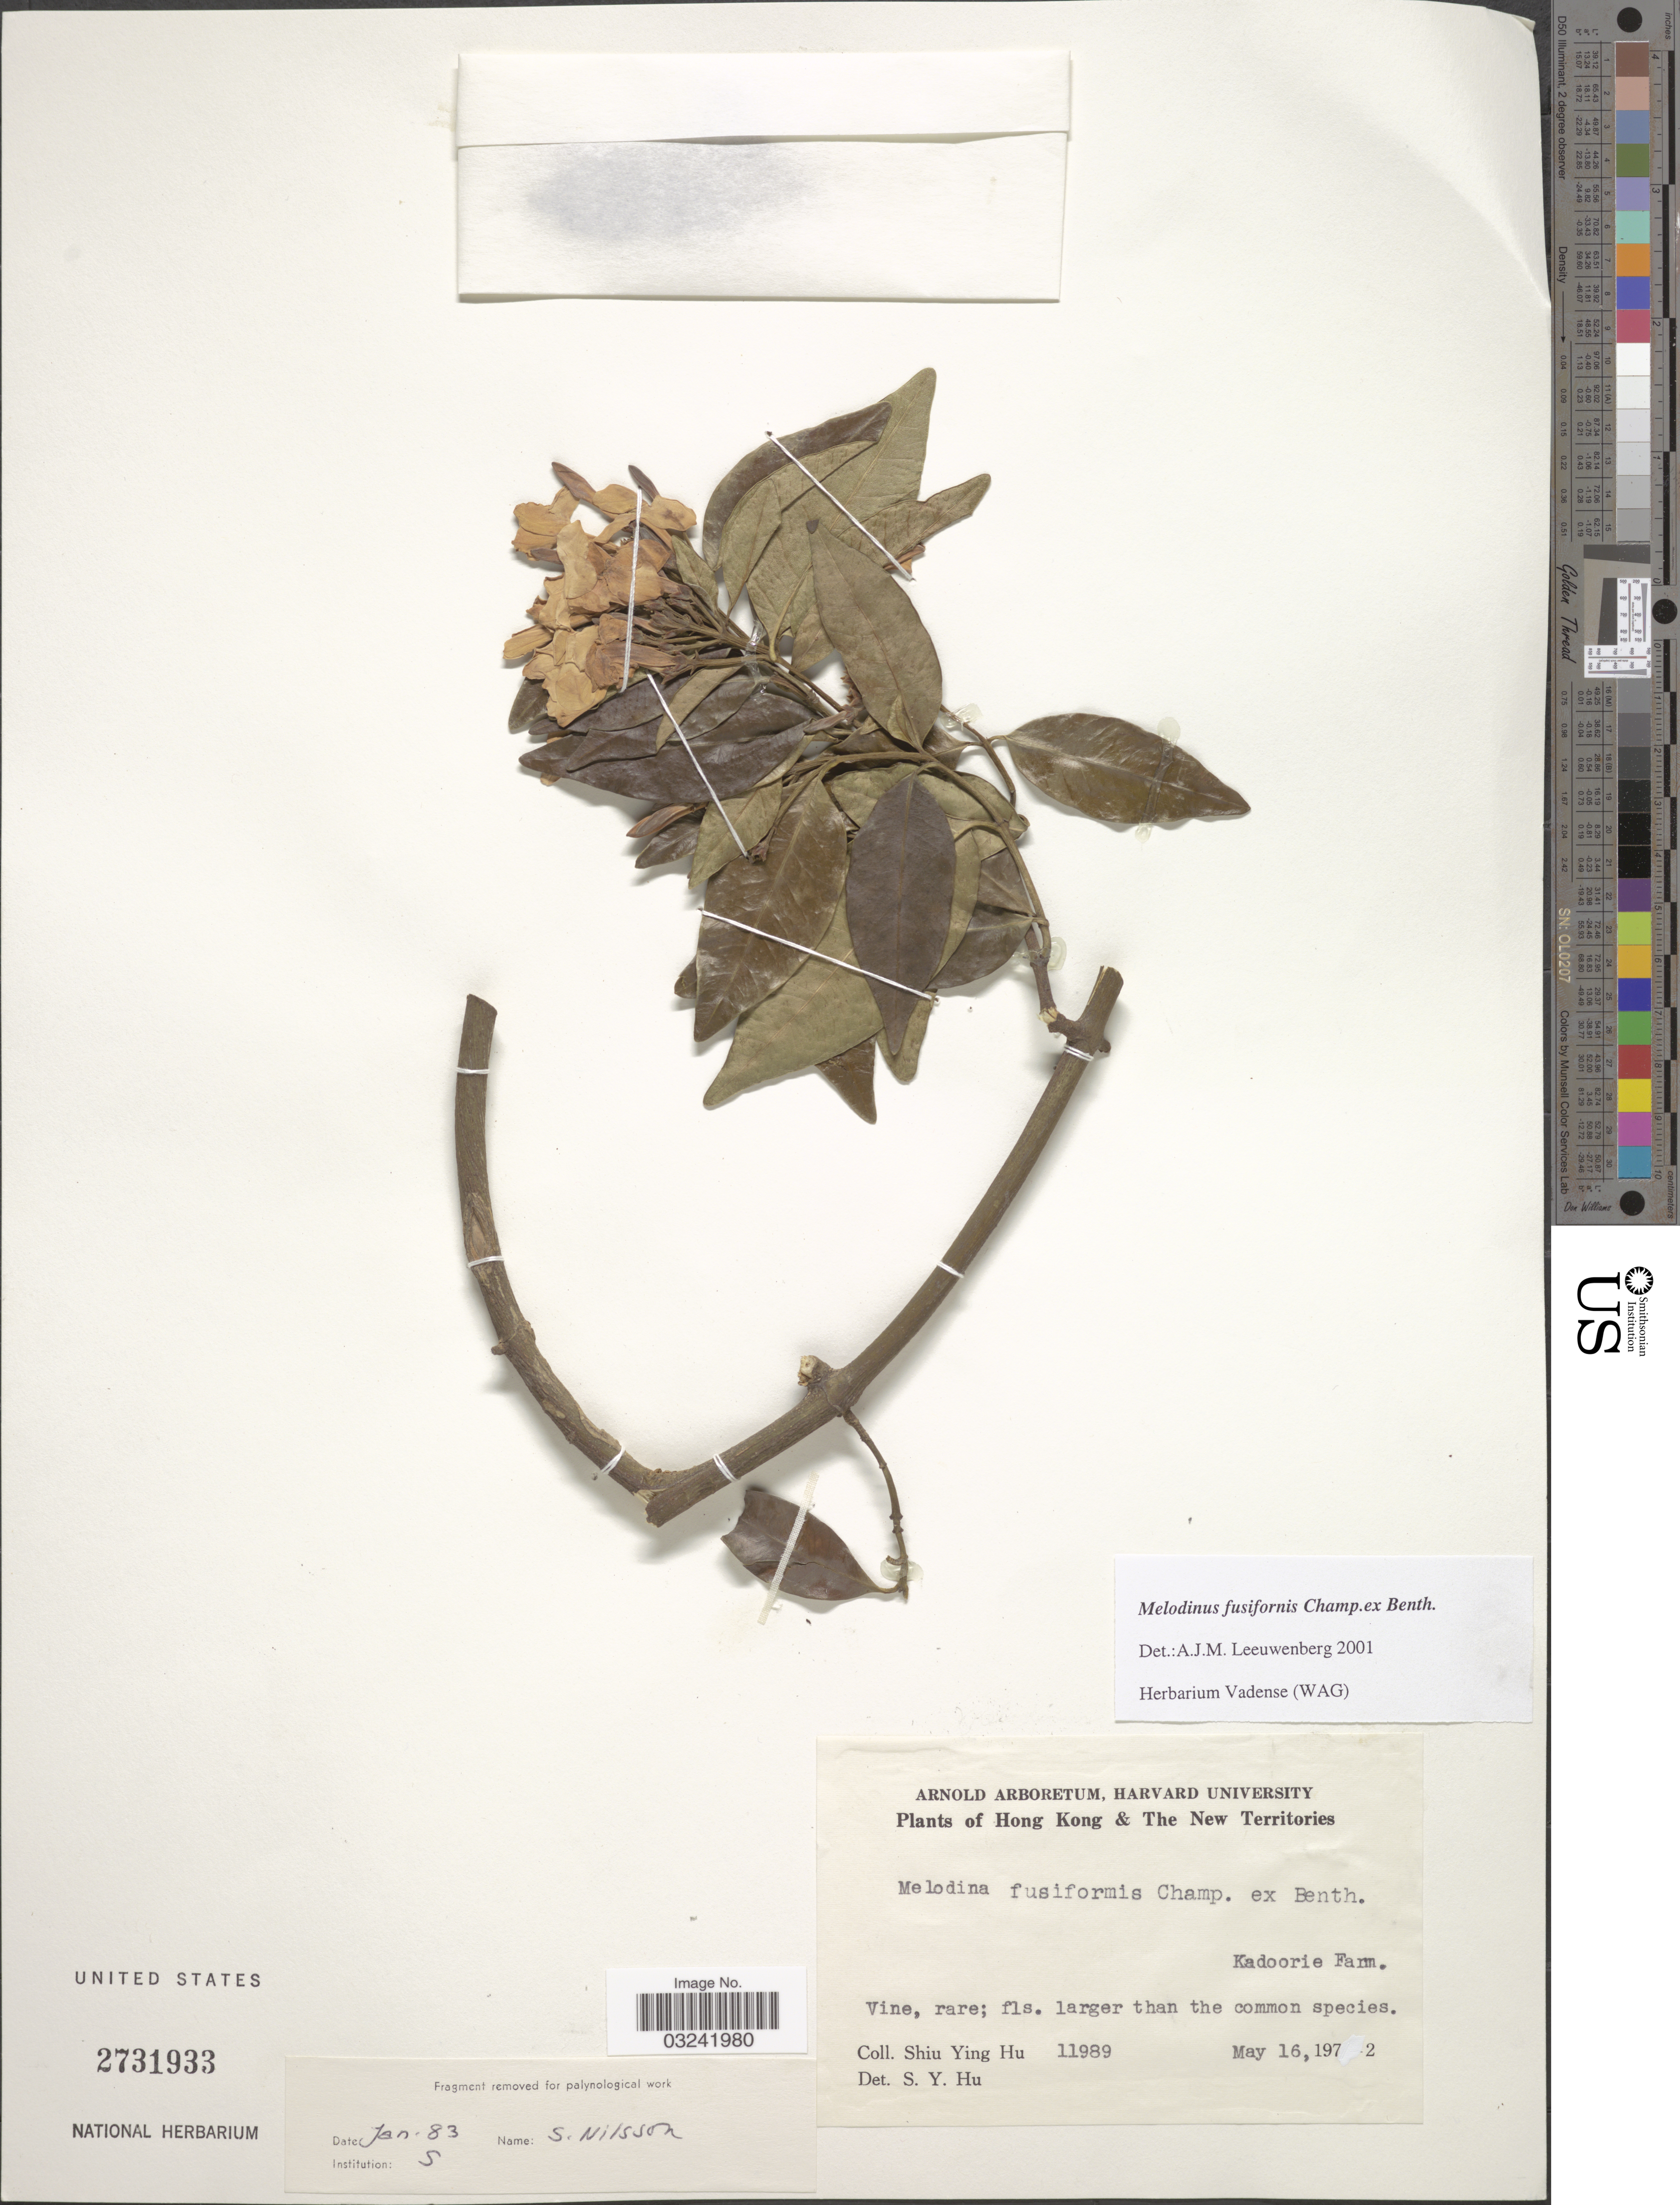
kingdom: Plantae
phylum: Tracheophyta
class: Magnoliopsida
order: Gentianales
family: Apocynaceae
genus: Melodinus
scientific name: Melodinus acutiflorus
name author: F. Muell.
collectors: S. Y. Hu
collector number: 11989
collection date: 1972-05-16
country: China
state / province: Hong Kong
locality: Hong Kong & The New Territories, Kadoorie Farm.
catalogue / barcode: US 2731933